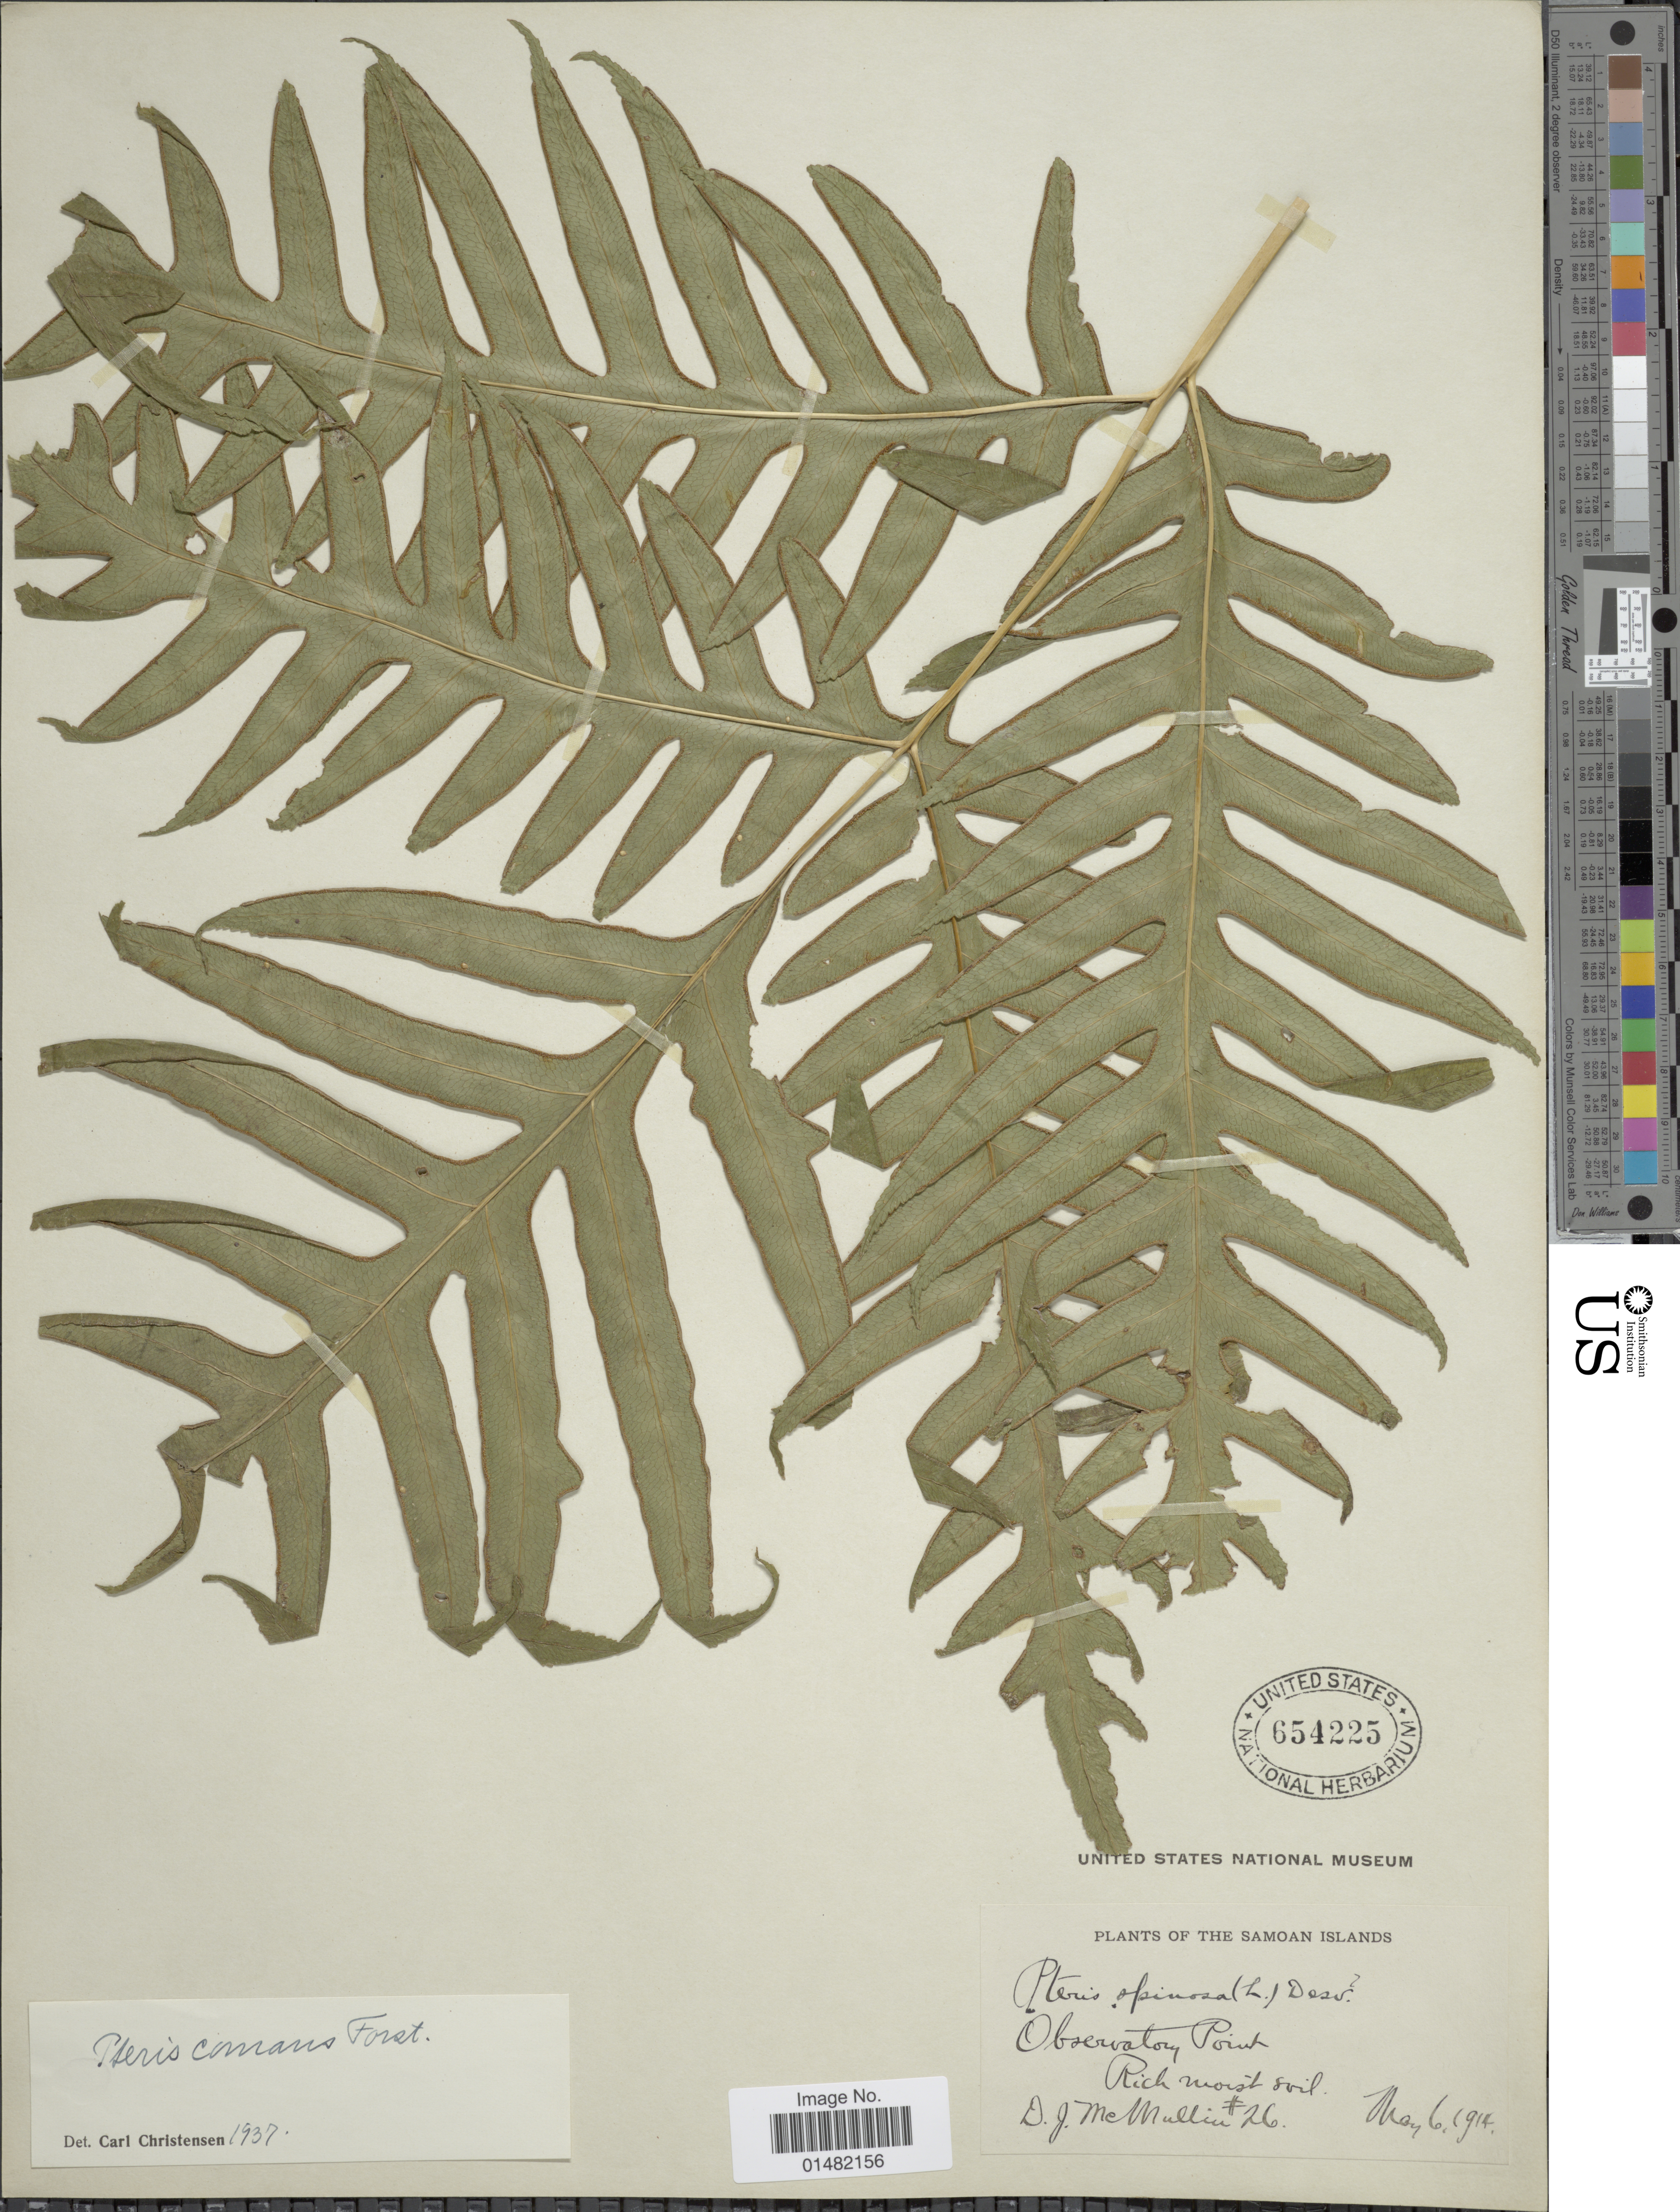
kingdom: Plantae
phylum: Tracheophyta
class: Polypodiopsida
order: Polypodiales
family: Pteridaceae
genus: Pteris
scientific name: Pteris comans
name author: G. Forst.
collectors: D. McMullin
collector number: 26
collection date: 1914-05-06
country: American Samoa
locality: Samoan Islands, Observatory Point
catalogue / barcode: US 654225